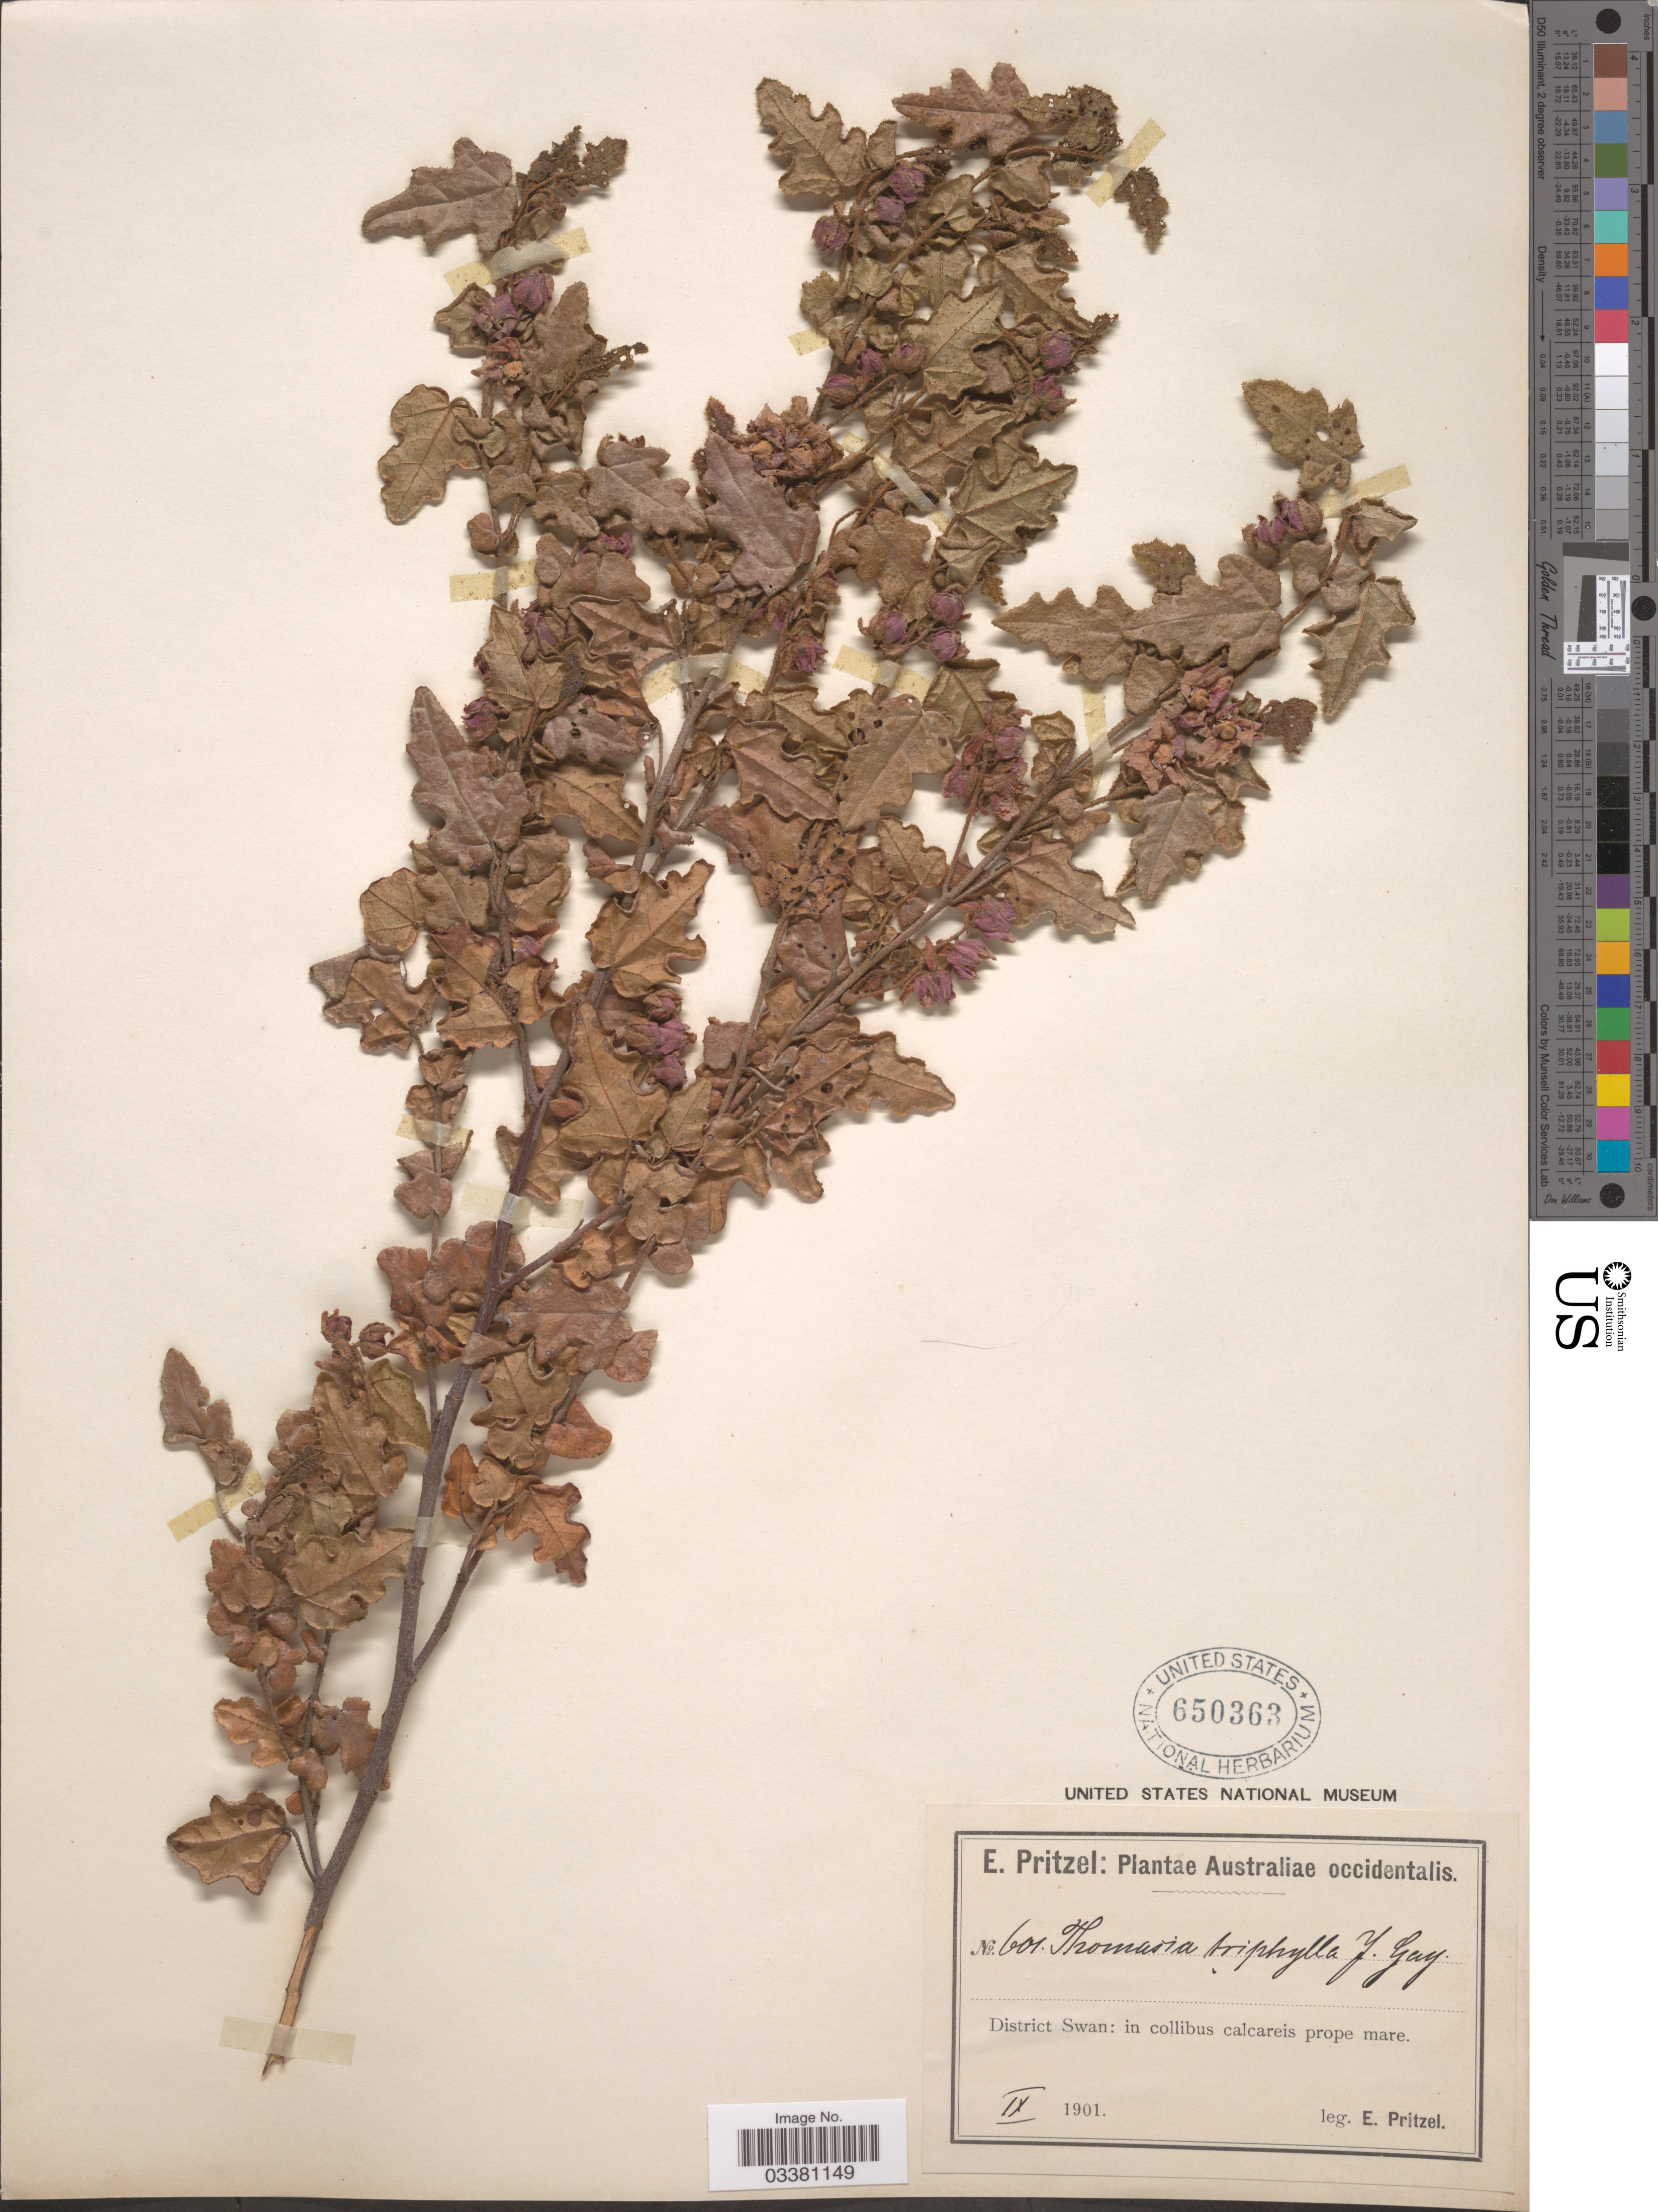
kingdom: Plantae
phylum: Tracheophyta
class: Magnoliopsida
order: Malvales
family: Malvaceae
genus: Thomasia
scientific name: Thomasia triphylla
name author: J. Gay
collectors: E. G. Pritzel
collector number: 601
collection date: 1901-09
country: Australia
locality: Australiae occidentalis. District Swan: in collibus calcareis prope mare.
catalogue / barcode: US 650363